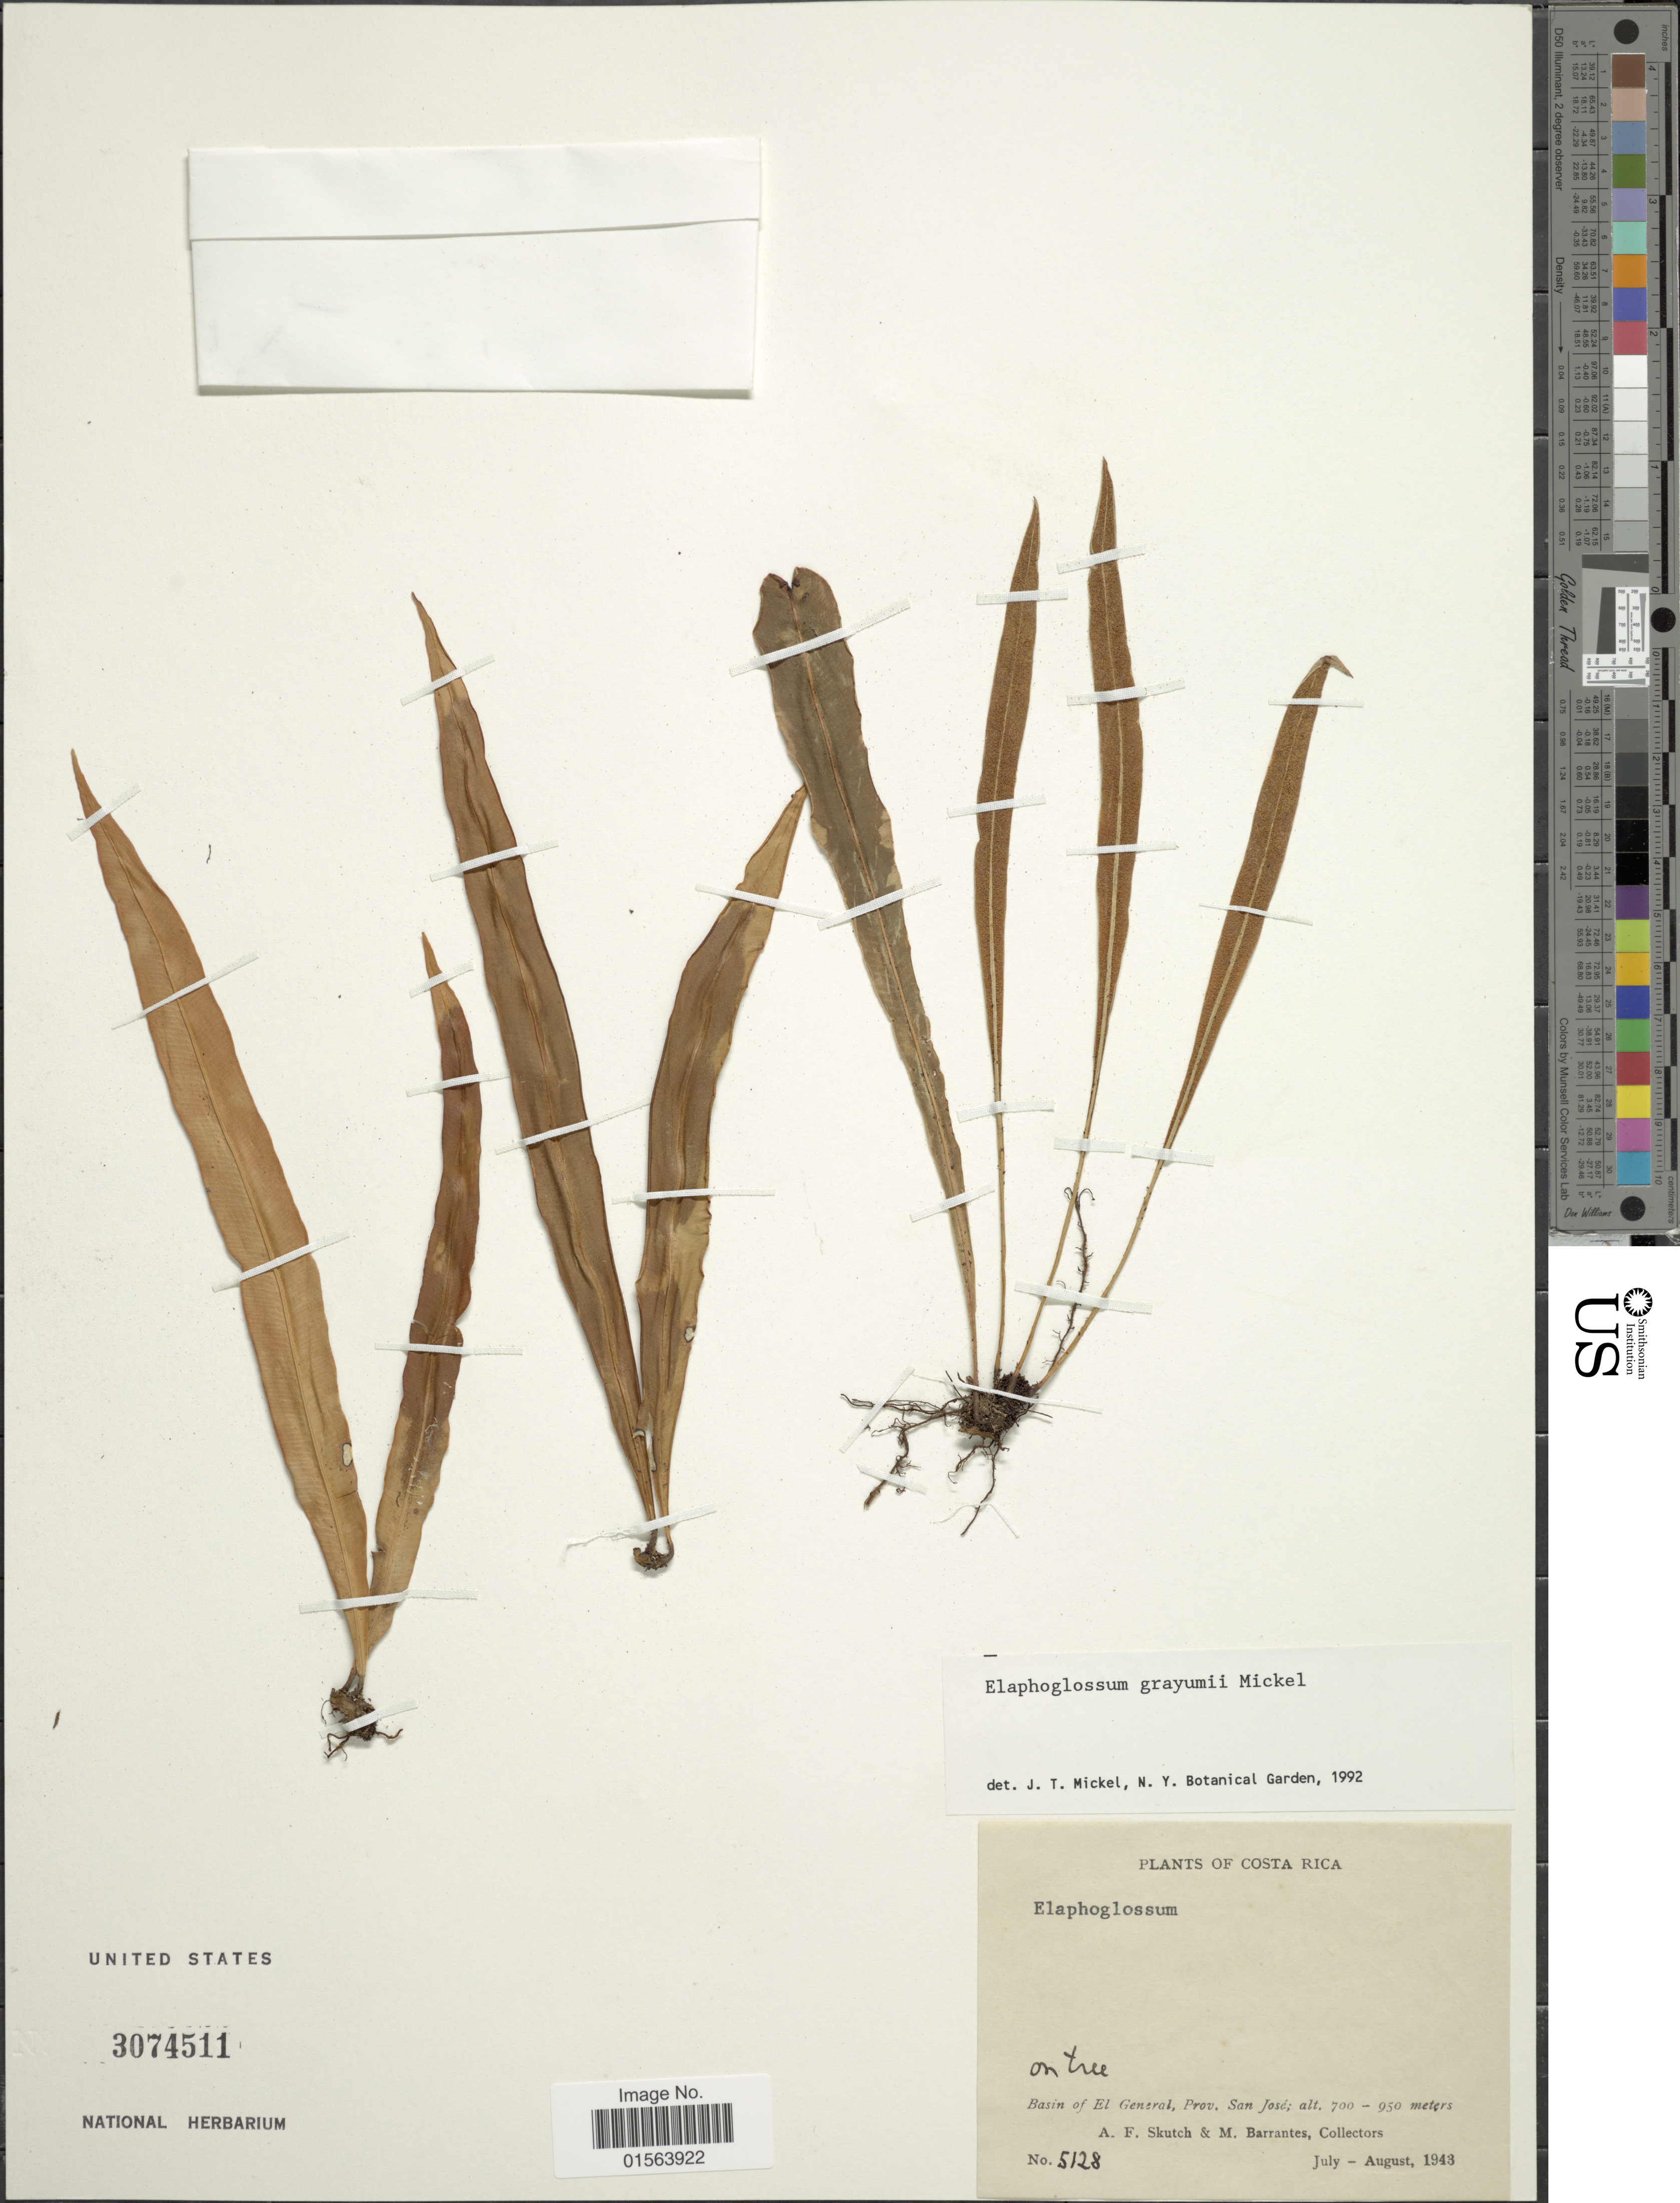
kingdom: Plantae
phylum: Tracheophyta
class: Polypodiopsida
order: Polypodiales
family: Dryopteridaceae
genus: Elaphoglossum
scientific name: Elaphoglossum grayumii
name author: Mickel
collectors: A. F. Skutch & M. Barrantes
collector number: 5128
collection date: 1943-07/1943-08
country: Costa Rica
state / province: San José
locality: Basin of El General, Prov. San Jose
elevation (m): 700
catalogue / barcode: US 3074511